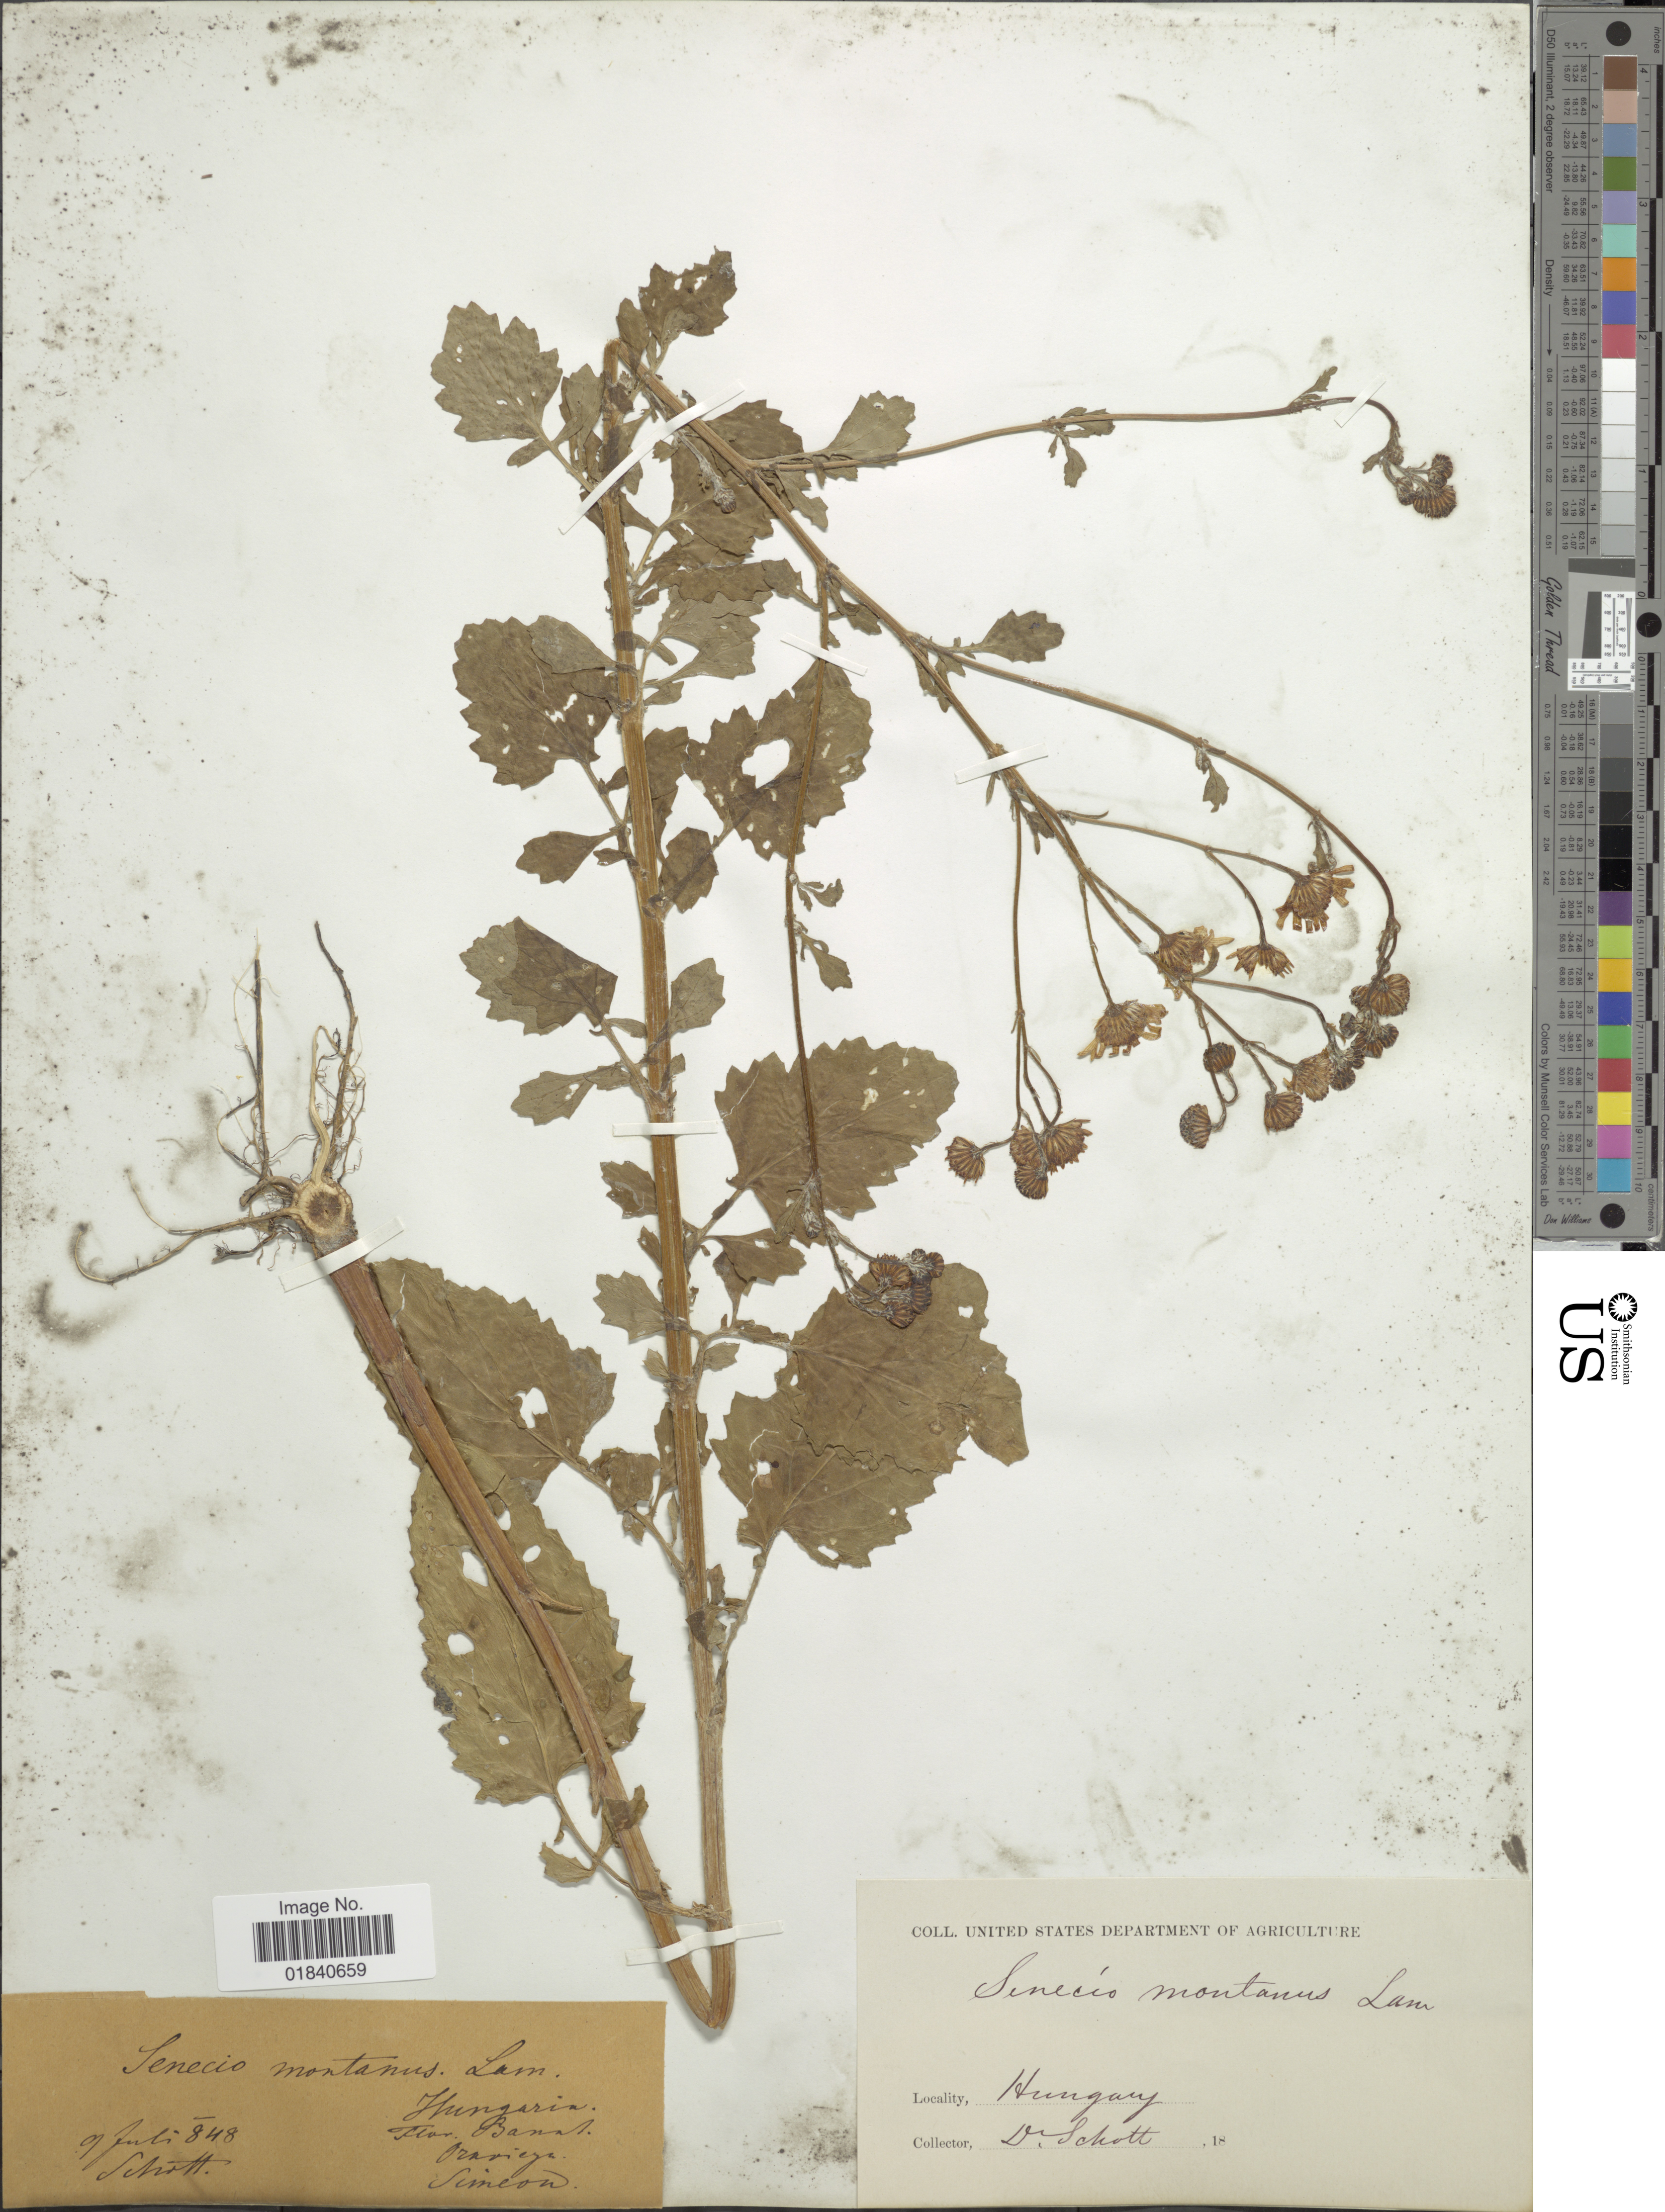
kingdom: Plantae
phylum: Tracheophyta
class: Magnoliopsida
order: Asterales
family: Asteraceae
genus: Senecio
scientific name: Senecio montanus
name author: Lam.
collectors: Schott, --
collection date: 1848-07-09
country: Romania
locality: Flor. Banat, Oravicza, Simeon [interpreted]